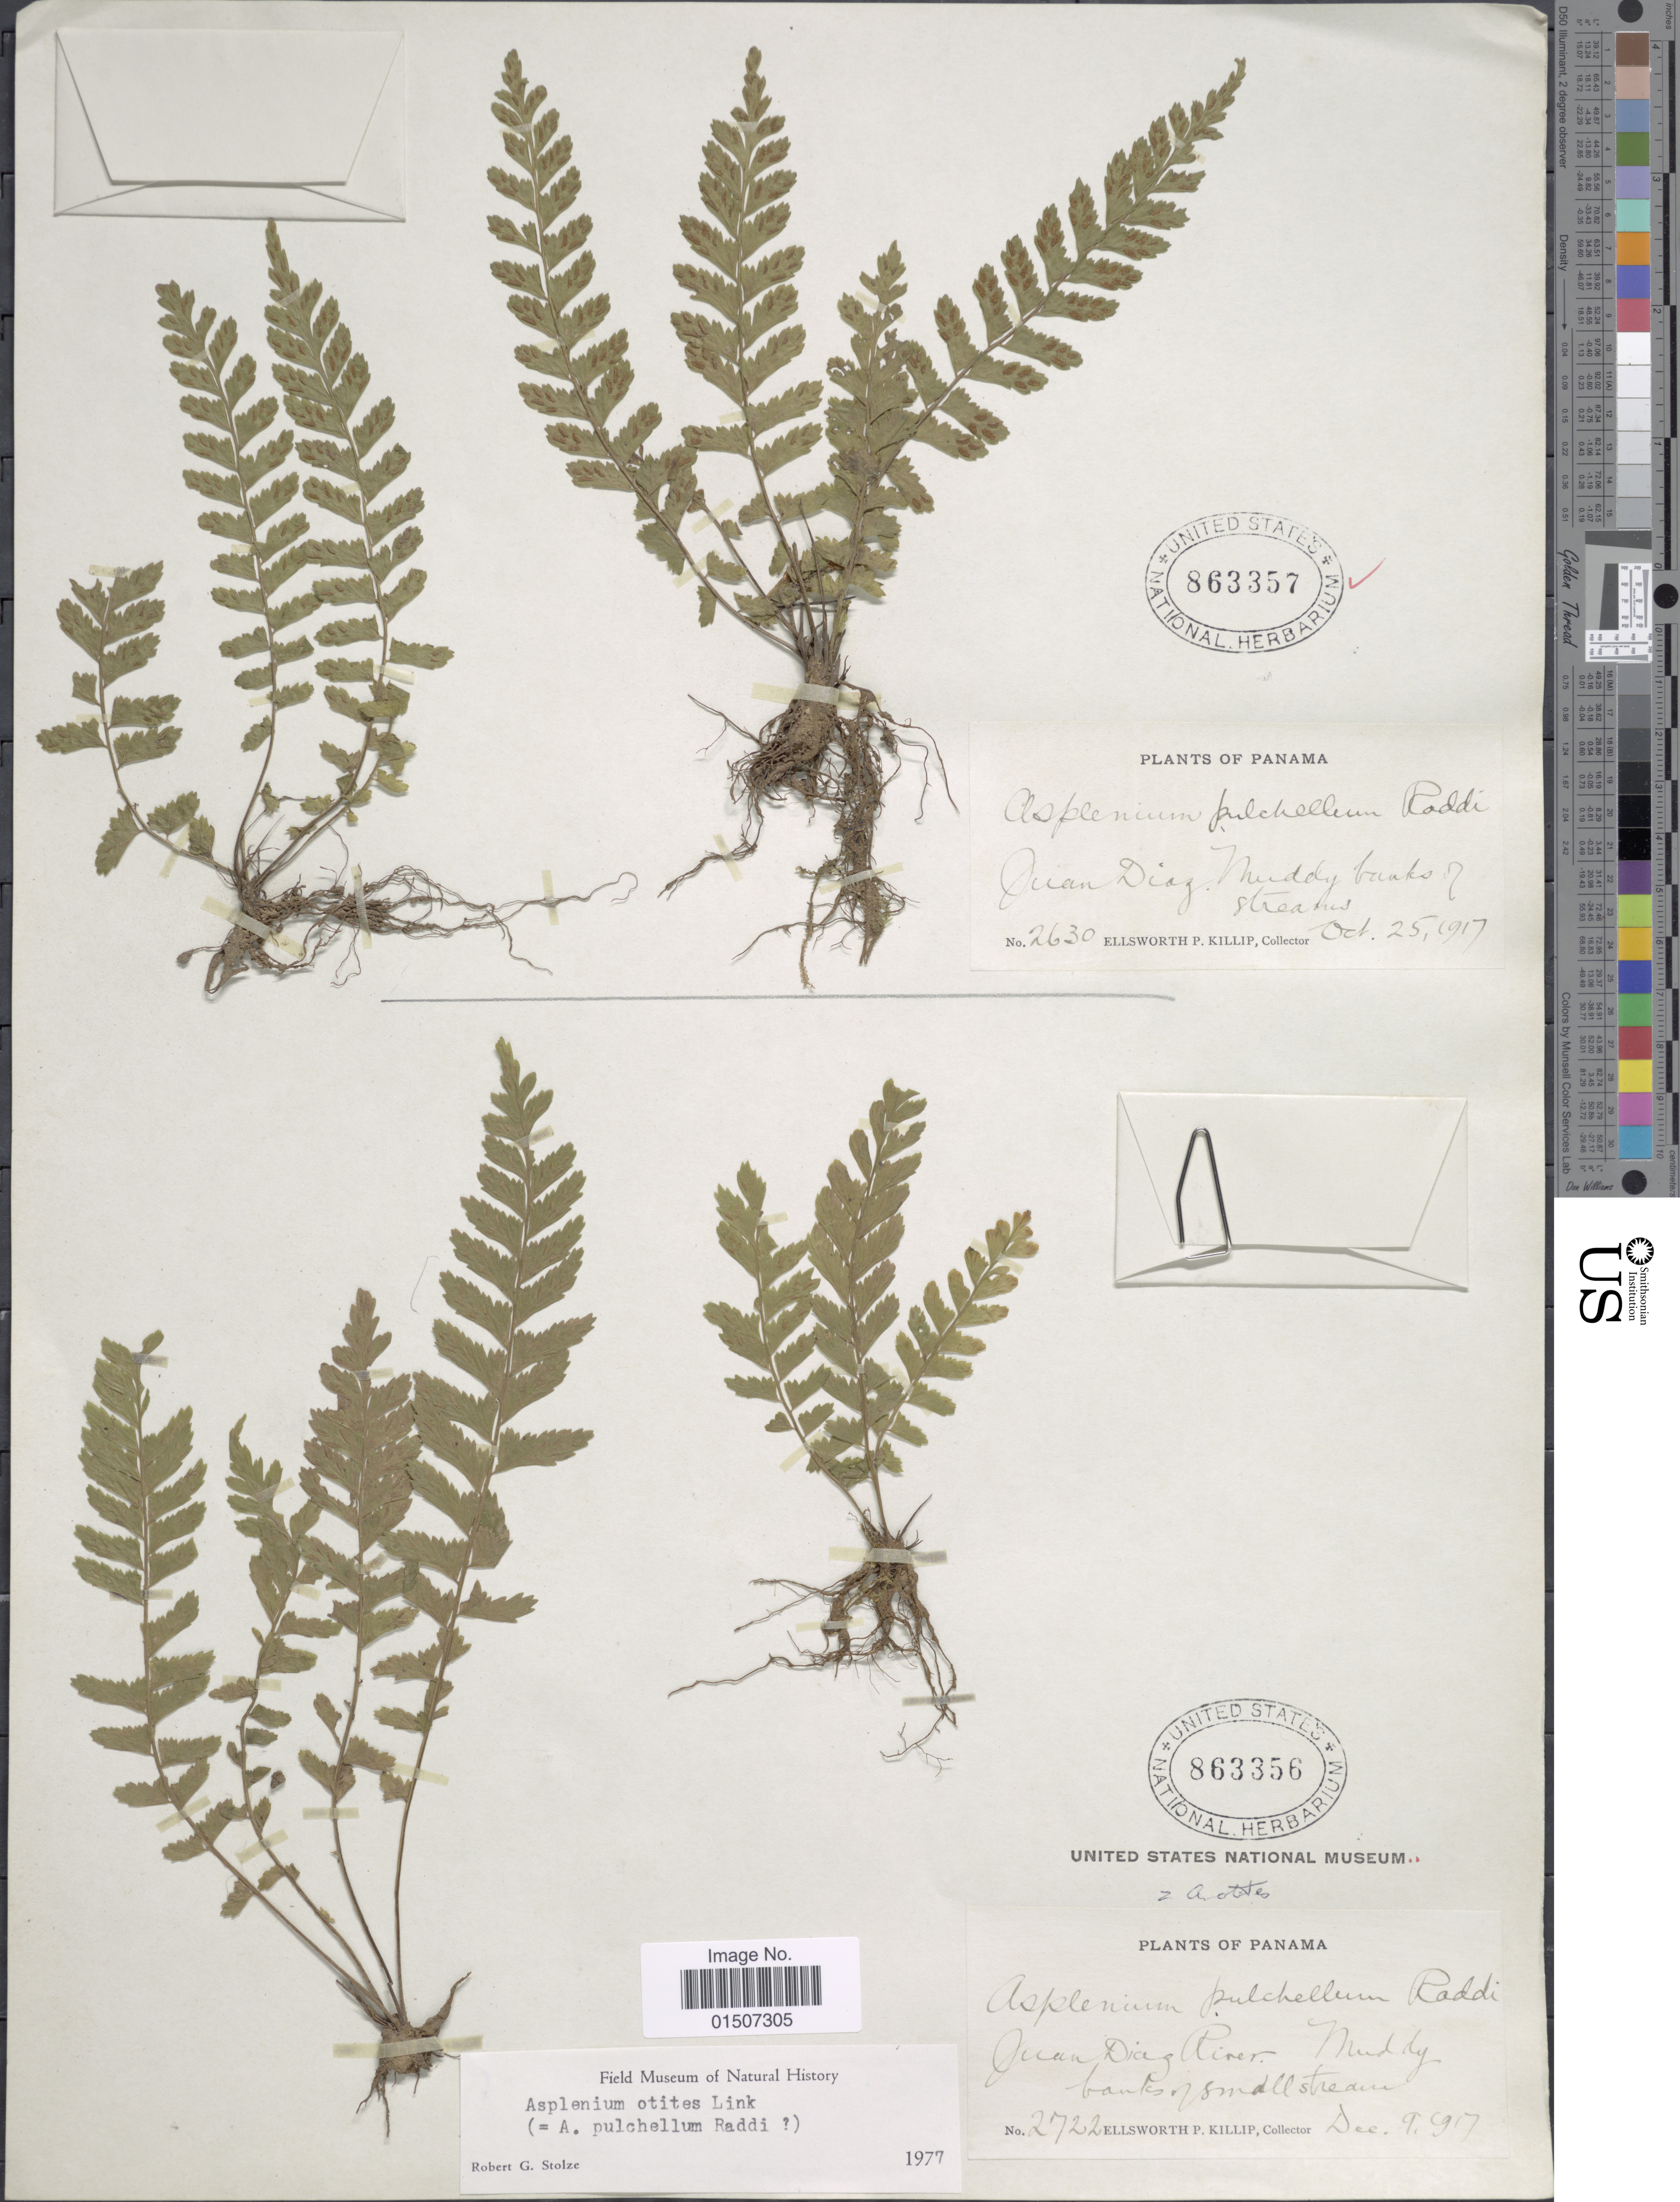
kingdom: Plantae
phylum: Tracheophyta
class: Polypodiopsida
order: Polypodiales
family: Aspleniaceae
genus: Asplenium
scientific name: Asplenium otites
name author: Link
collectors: E. P. Killip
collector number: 2630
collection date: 1917-10-25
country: Panama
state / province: Panamá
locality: Juan Diaz River. Muddy banks of small stream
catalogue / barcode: US 863357-2